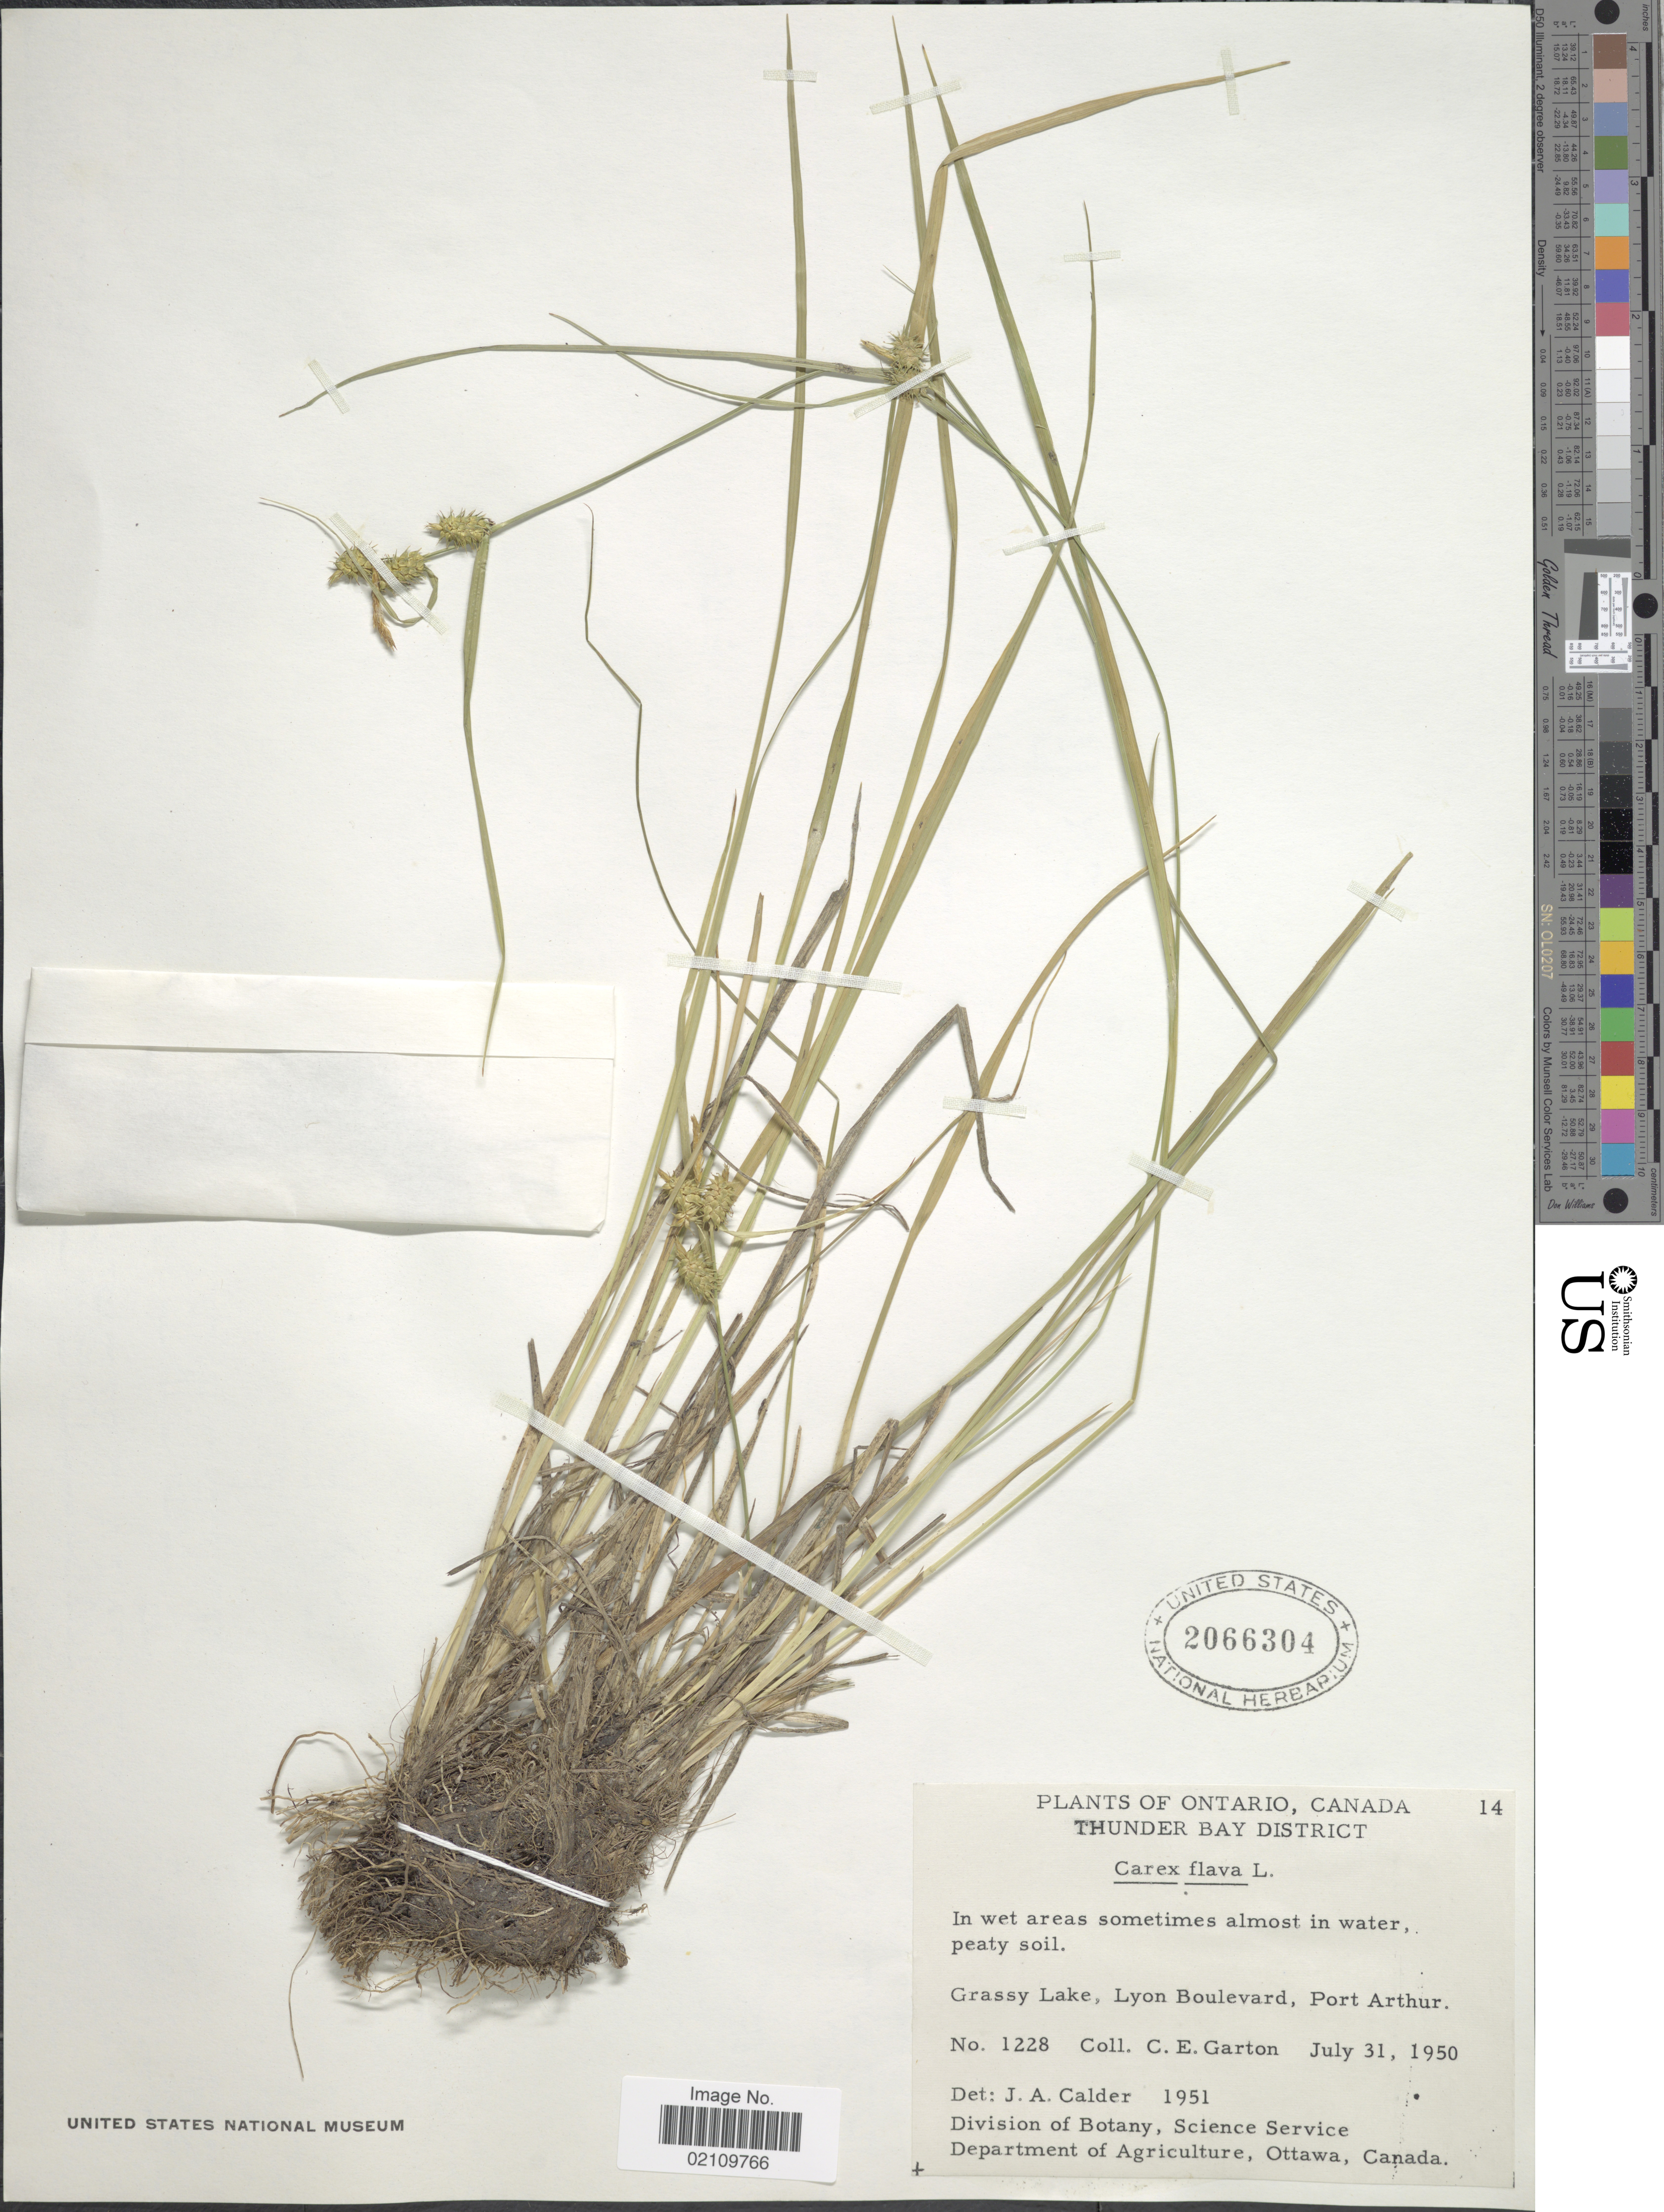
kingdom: Plantae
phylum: Tracheophyta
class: Liliopsida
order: Poales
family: Cyperaceae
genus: Carex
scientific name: Carex flava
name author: L.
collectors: C. E. Garton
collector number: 1228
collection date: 1950-07-31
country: Canada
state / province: Ontario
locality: Thunder Bay District. Lyon Boulevard, Port Arthur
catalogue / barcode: US 2066304